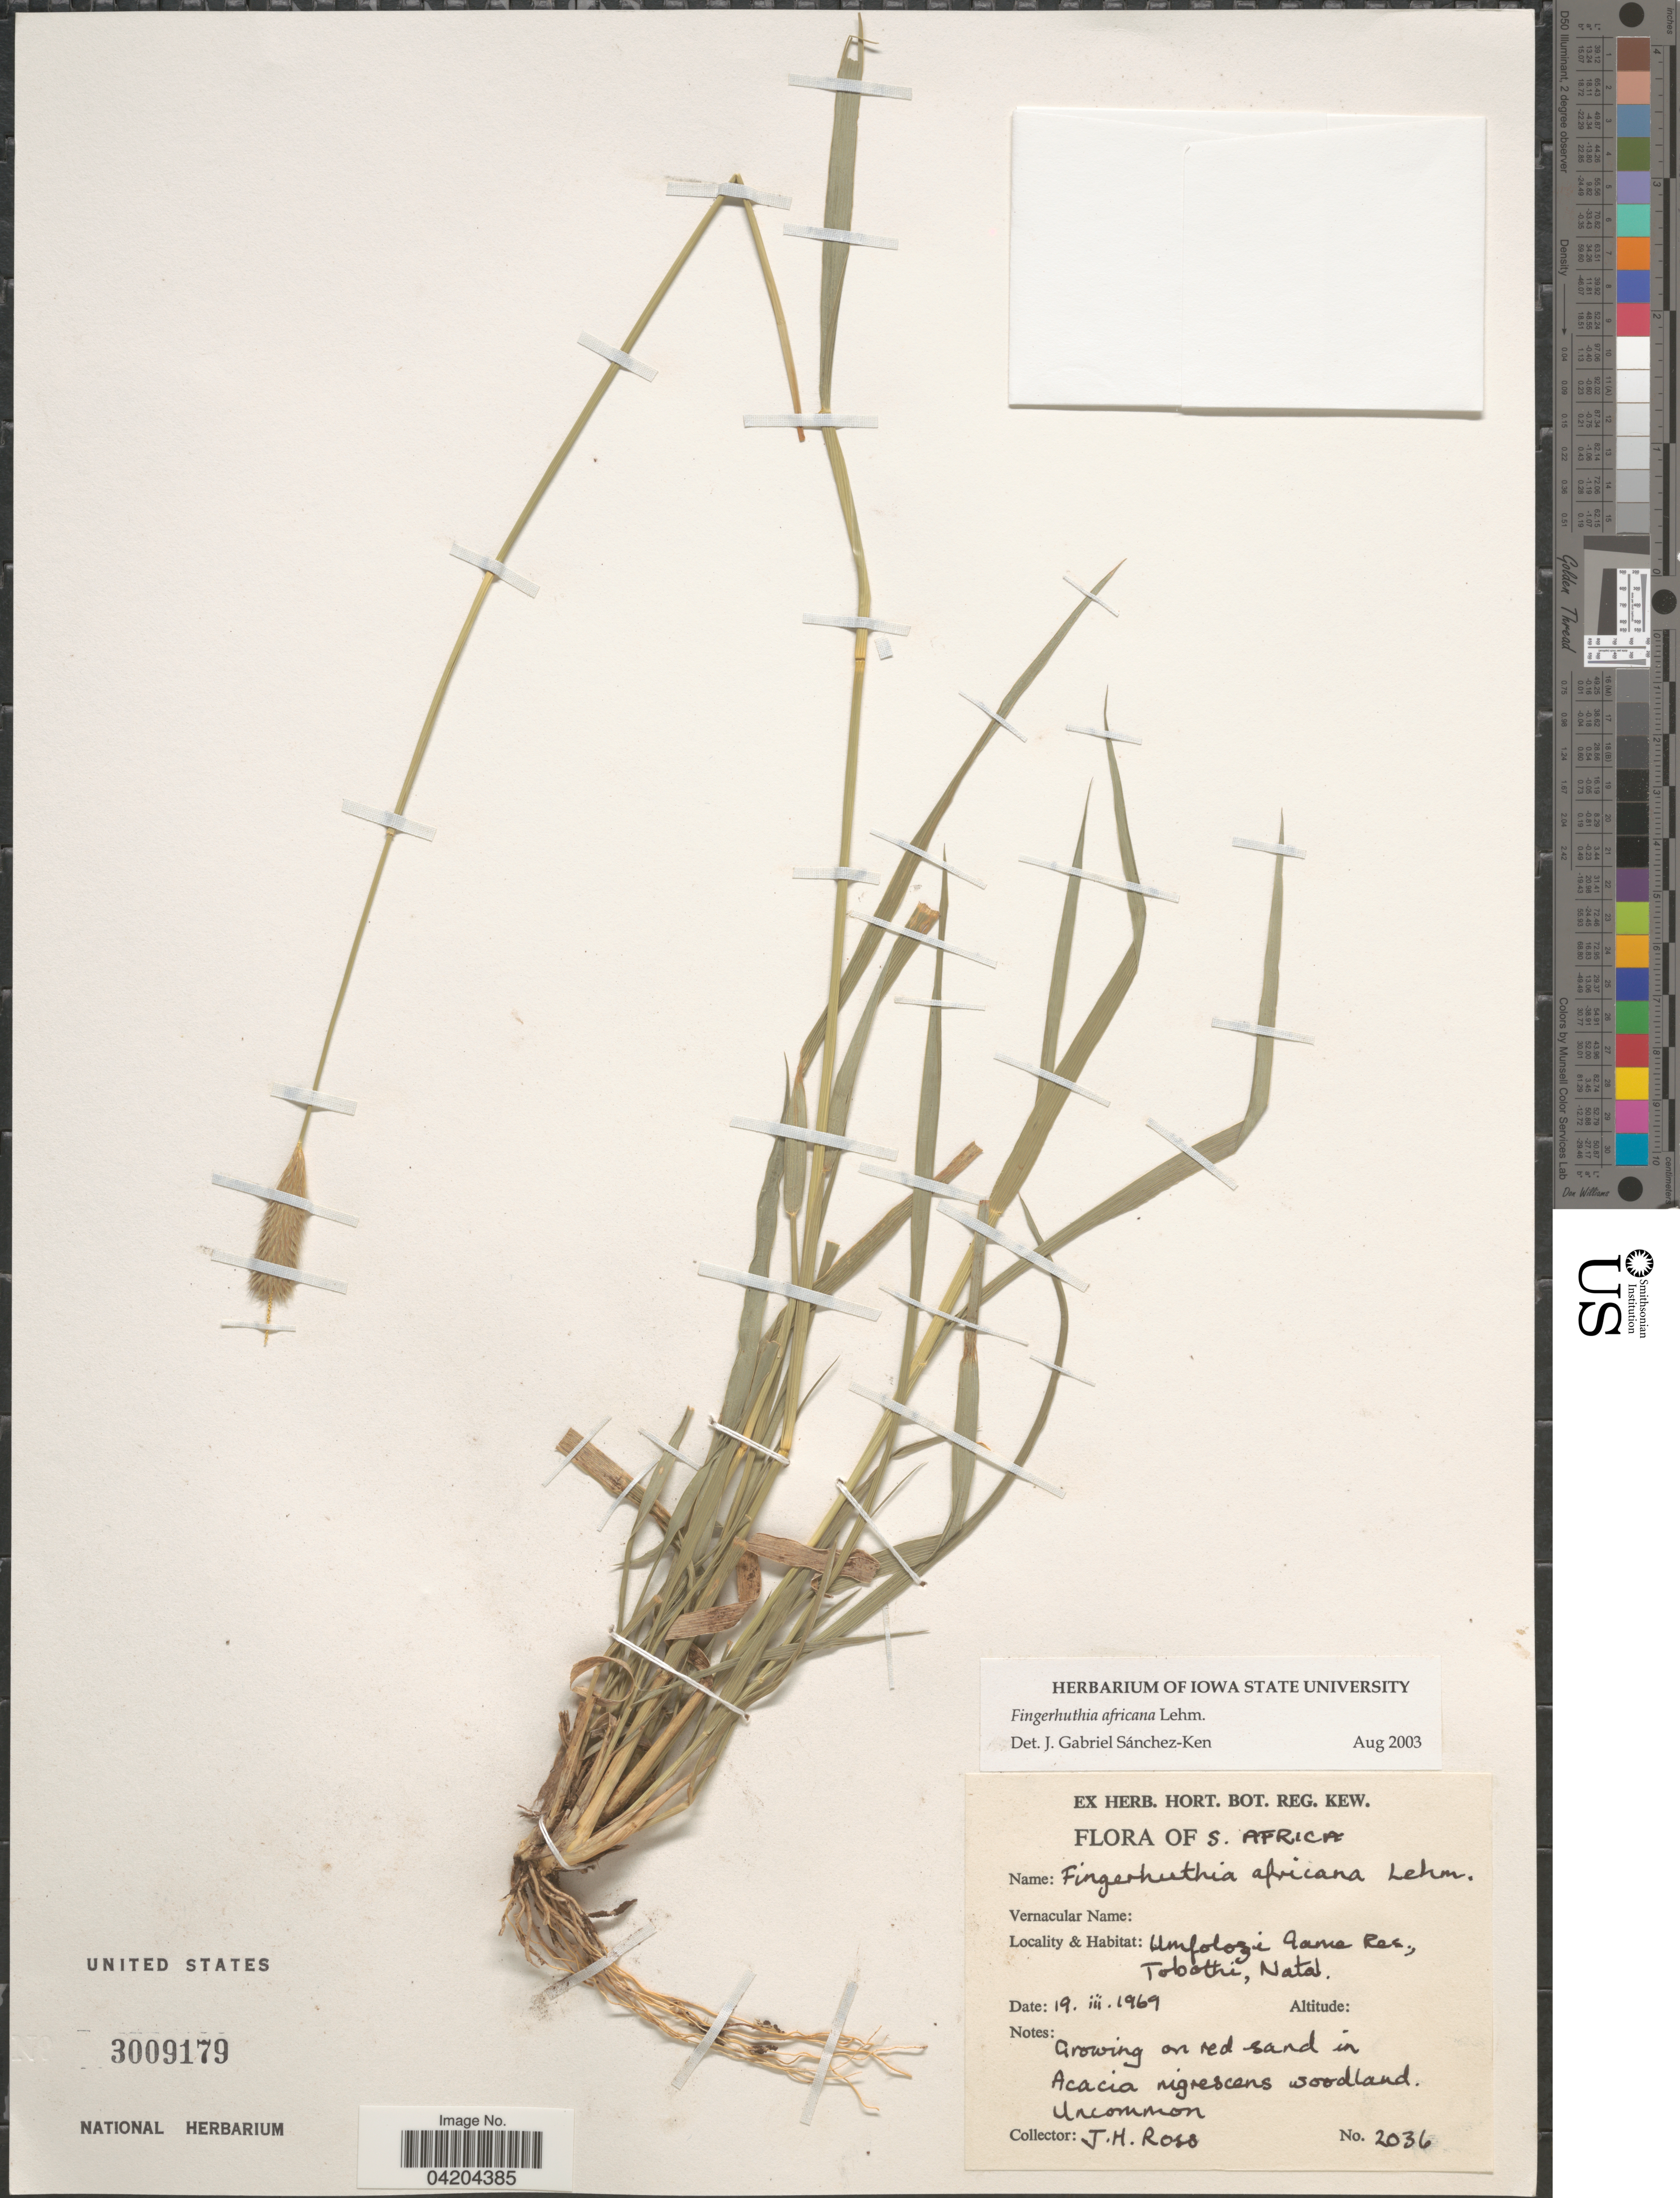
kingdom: Plantae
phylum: Tracheophyta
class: Liliopsida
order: Poales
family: Poaceae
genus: Fingerhuthia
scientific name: Fingerhuthia africana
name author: Nees ex Lehm.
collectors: J. Ross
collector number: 2036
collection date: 1969-03-19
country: South Africa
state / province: KwaZulu-Natal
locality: Umfolozi Game Res., Tobothi, Natal.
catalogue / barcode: US 3009179